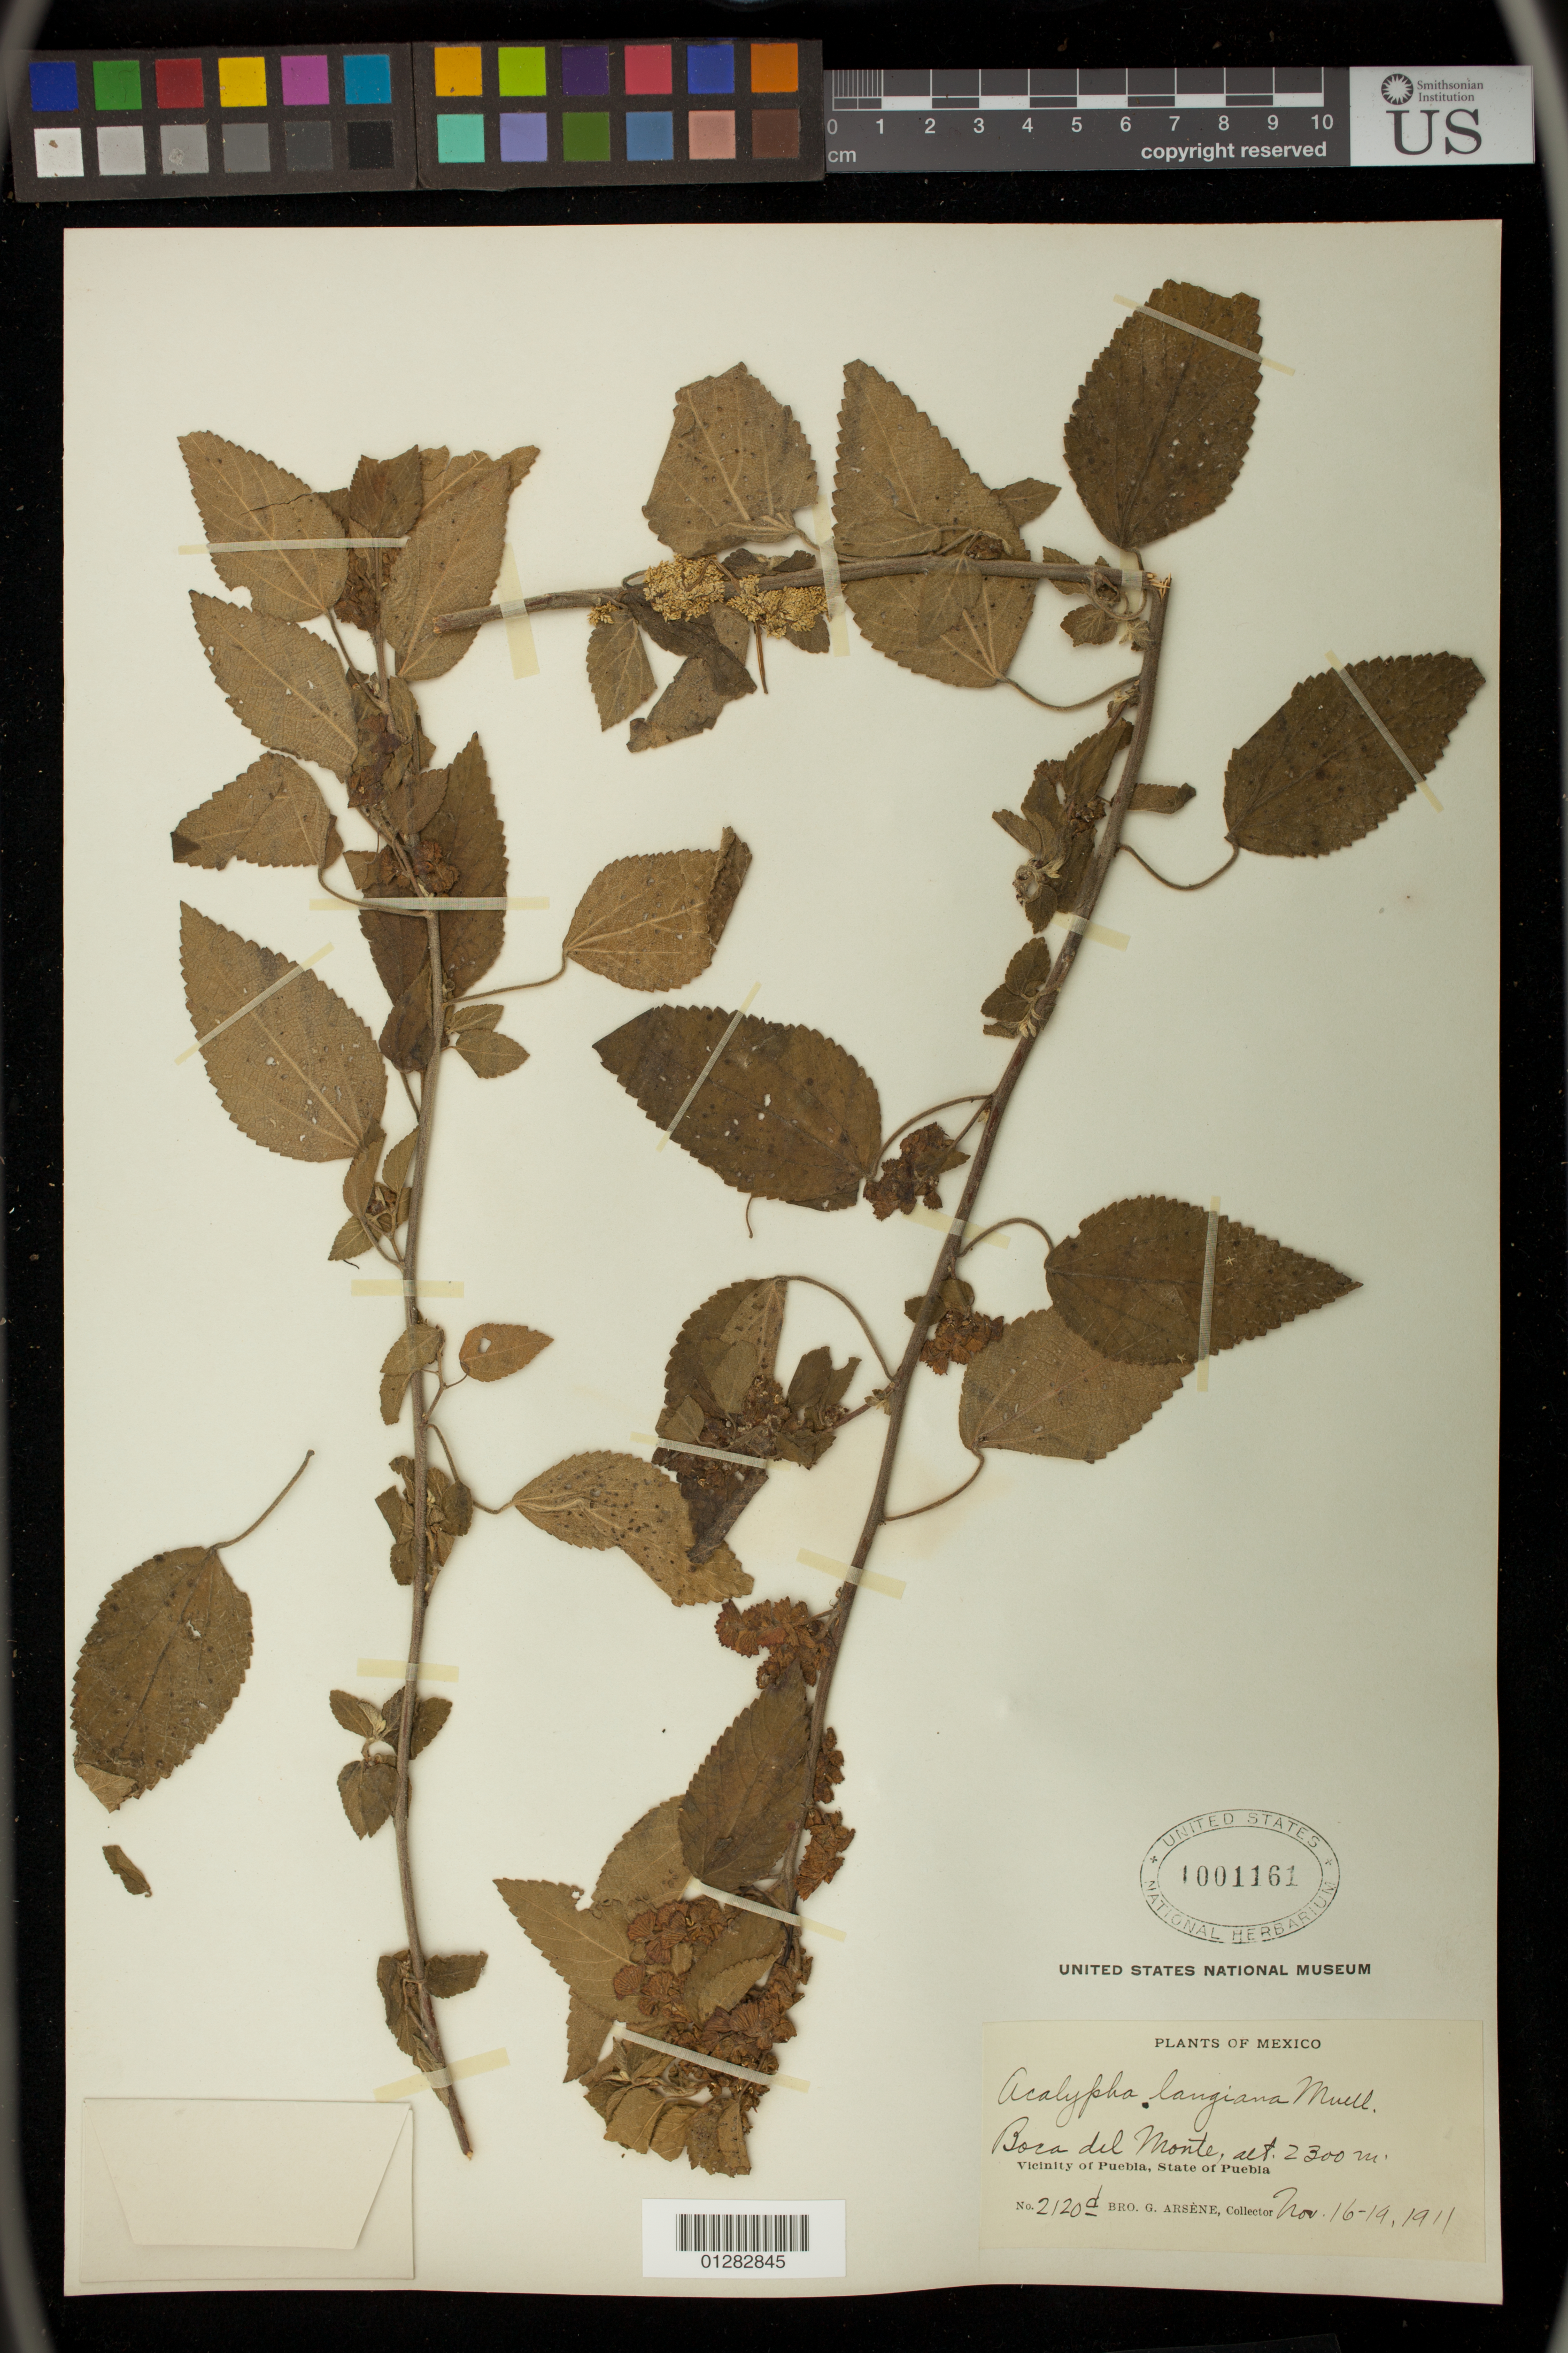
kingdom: Plantae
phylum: Tracheophyta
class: Magnoliopsida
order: Malpighiales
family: Euphorbiaceae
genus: Acalypha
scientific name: Acalypha sp.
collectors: Bro. G. Arsène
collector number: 2120d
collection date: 1911-11-16/1911-11-19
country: Mexico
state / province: Veracruz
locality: Boca del Monte, Vicinity of Puebla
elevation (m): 701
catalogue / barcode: US 1001161